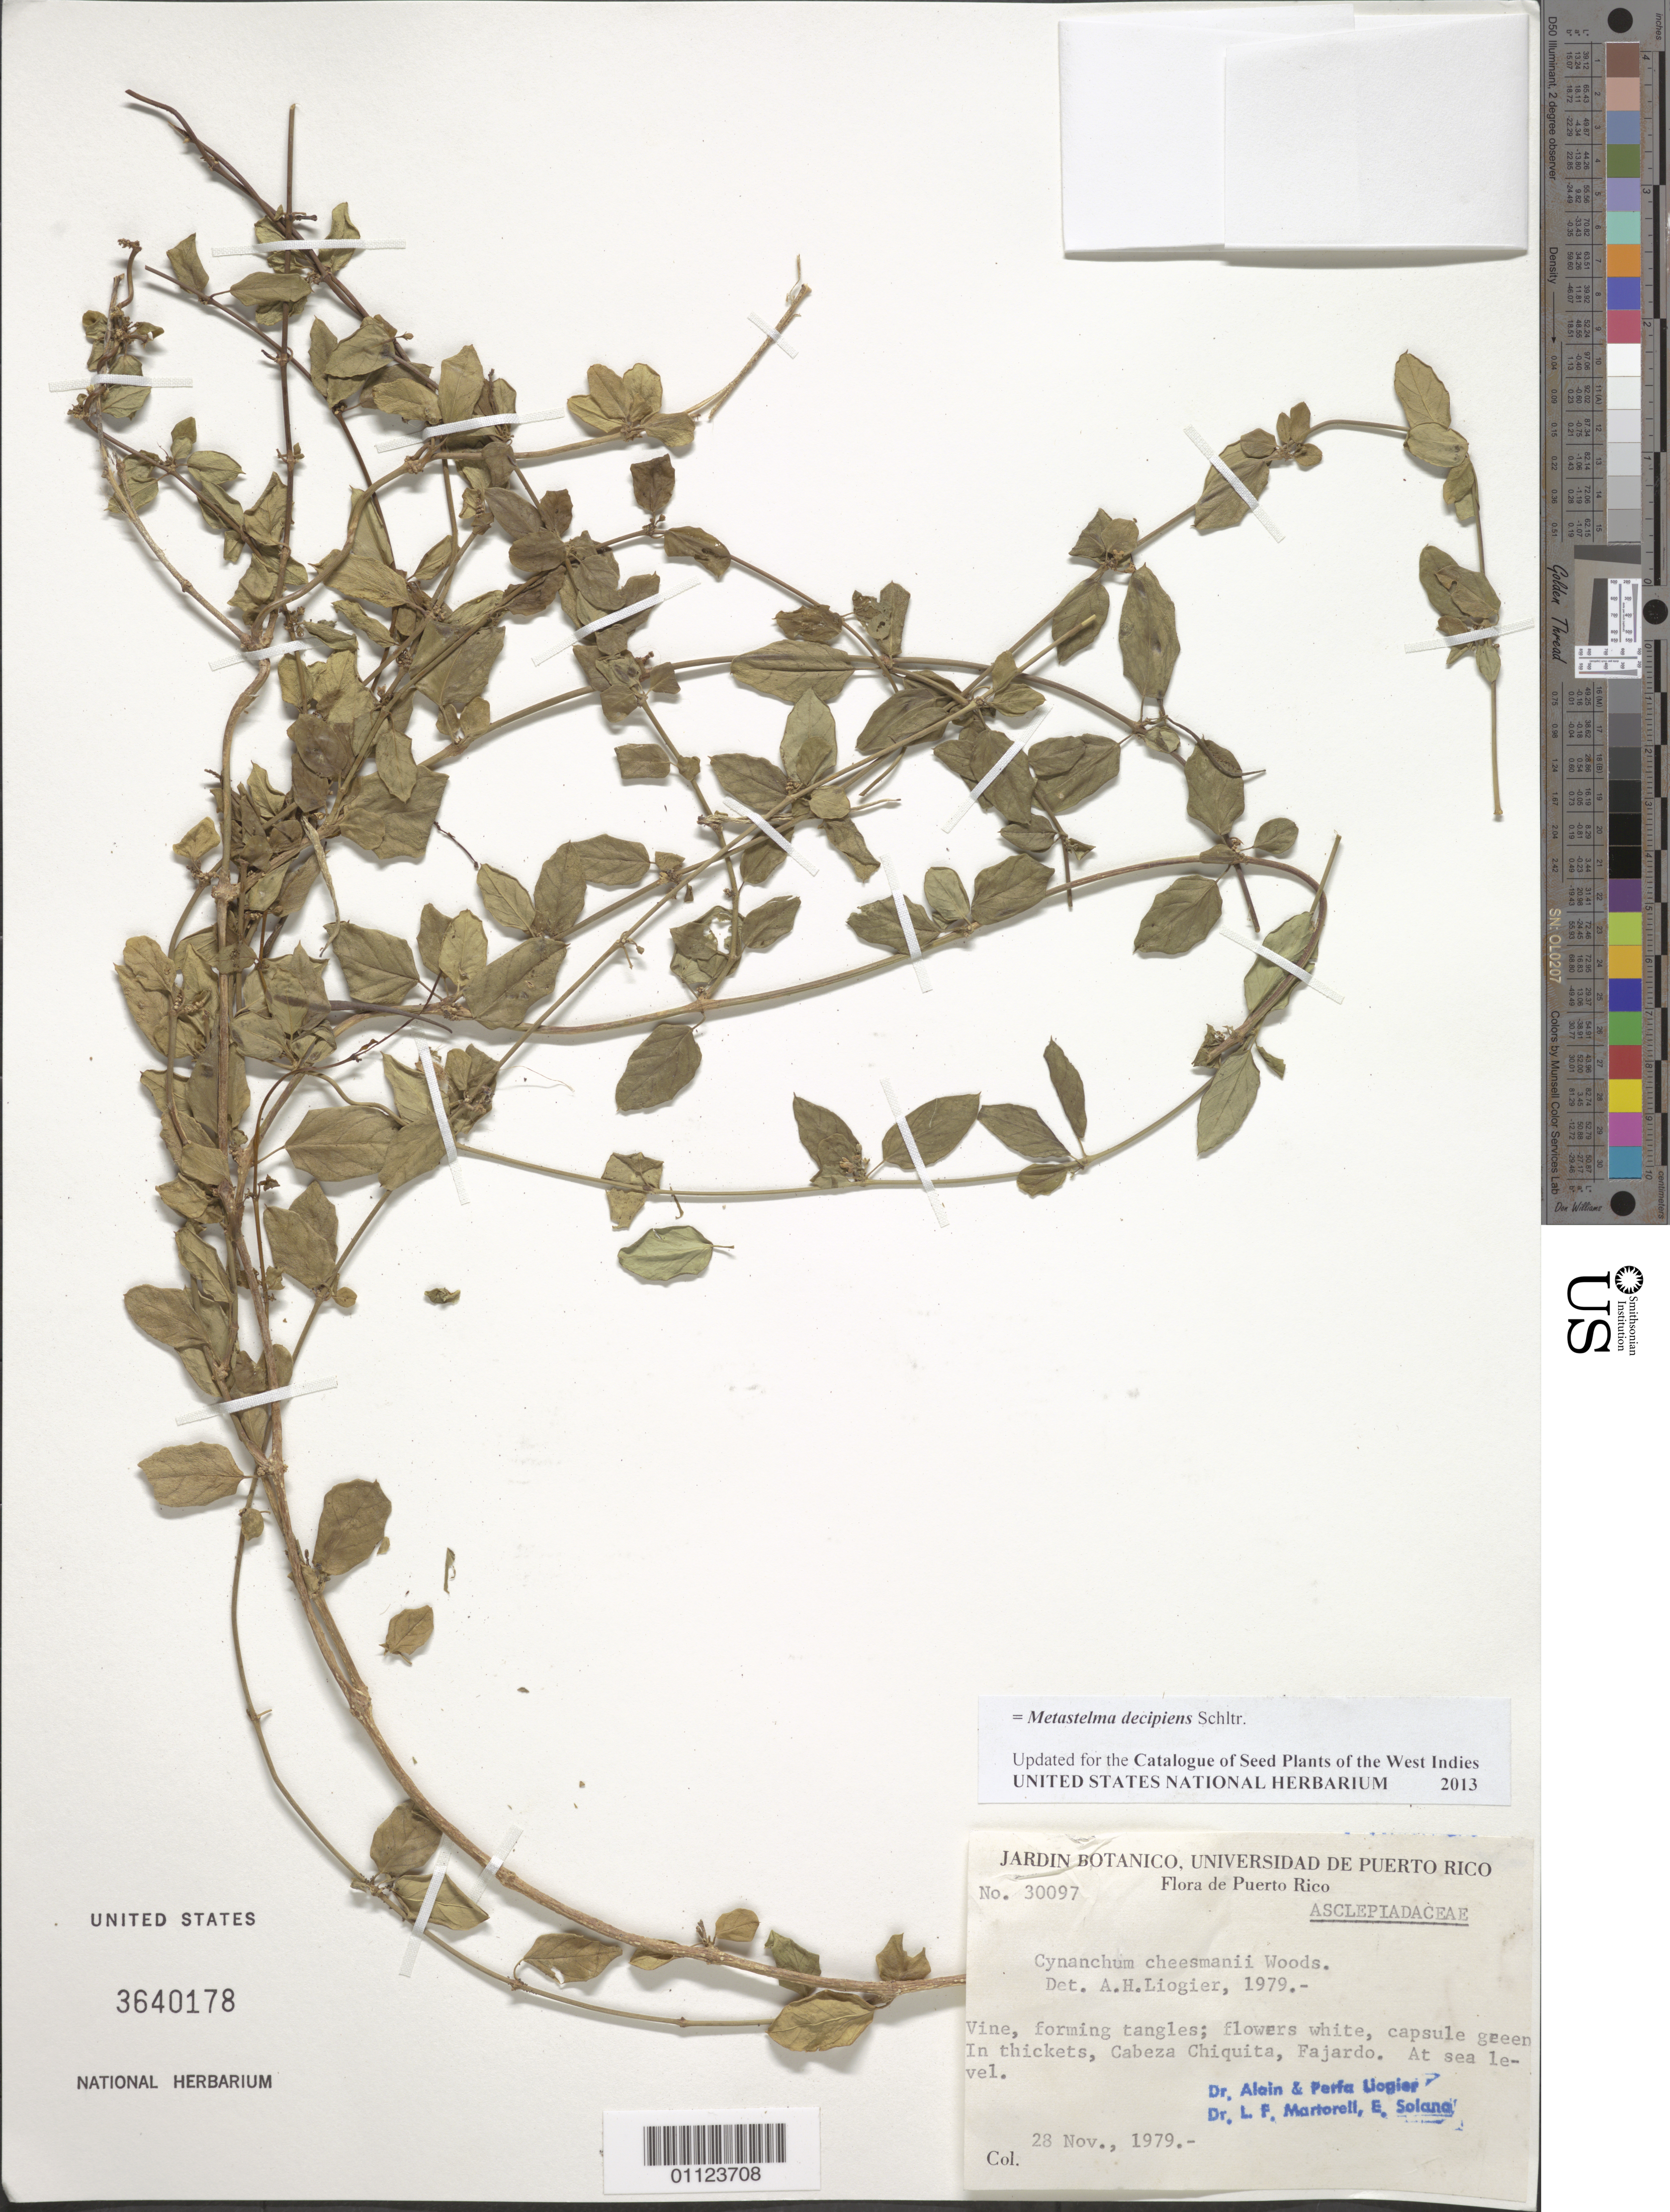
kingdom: Plantae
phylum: Tracheophyta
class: Magnoliopsida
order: Gentianales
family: Apocynaceae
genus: Metastelma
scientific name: Metastelma decipiens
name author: Schltr.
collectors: A. H. Liogier, M. P. Liogier, L. Martorell & E. Solano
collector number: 30097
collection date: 1979-11-28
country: Puerto Rico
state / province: Fajardo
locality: Cabeza Chiquita.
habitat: In thickets.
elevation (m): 0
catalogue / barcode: US 3640178